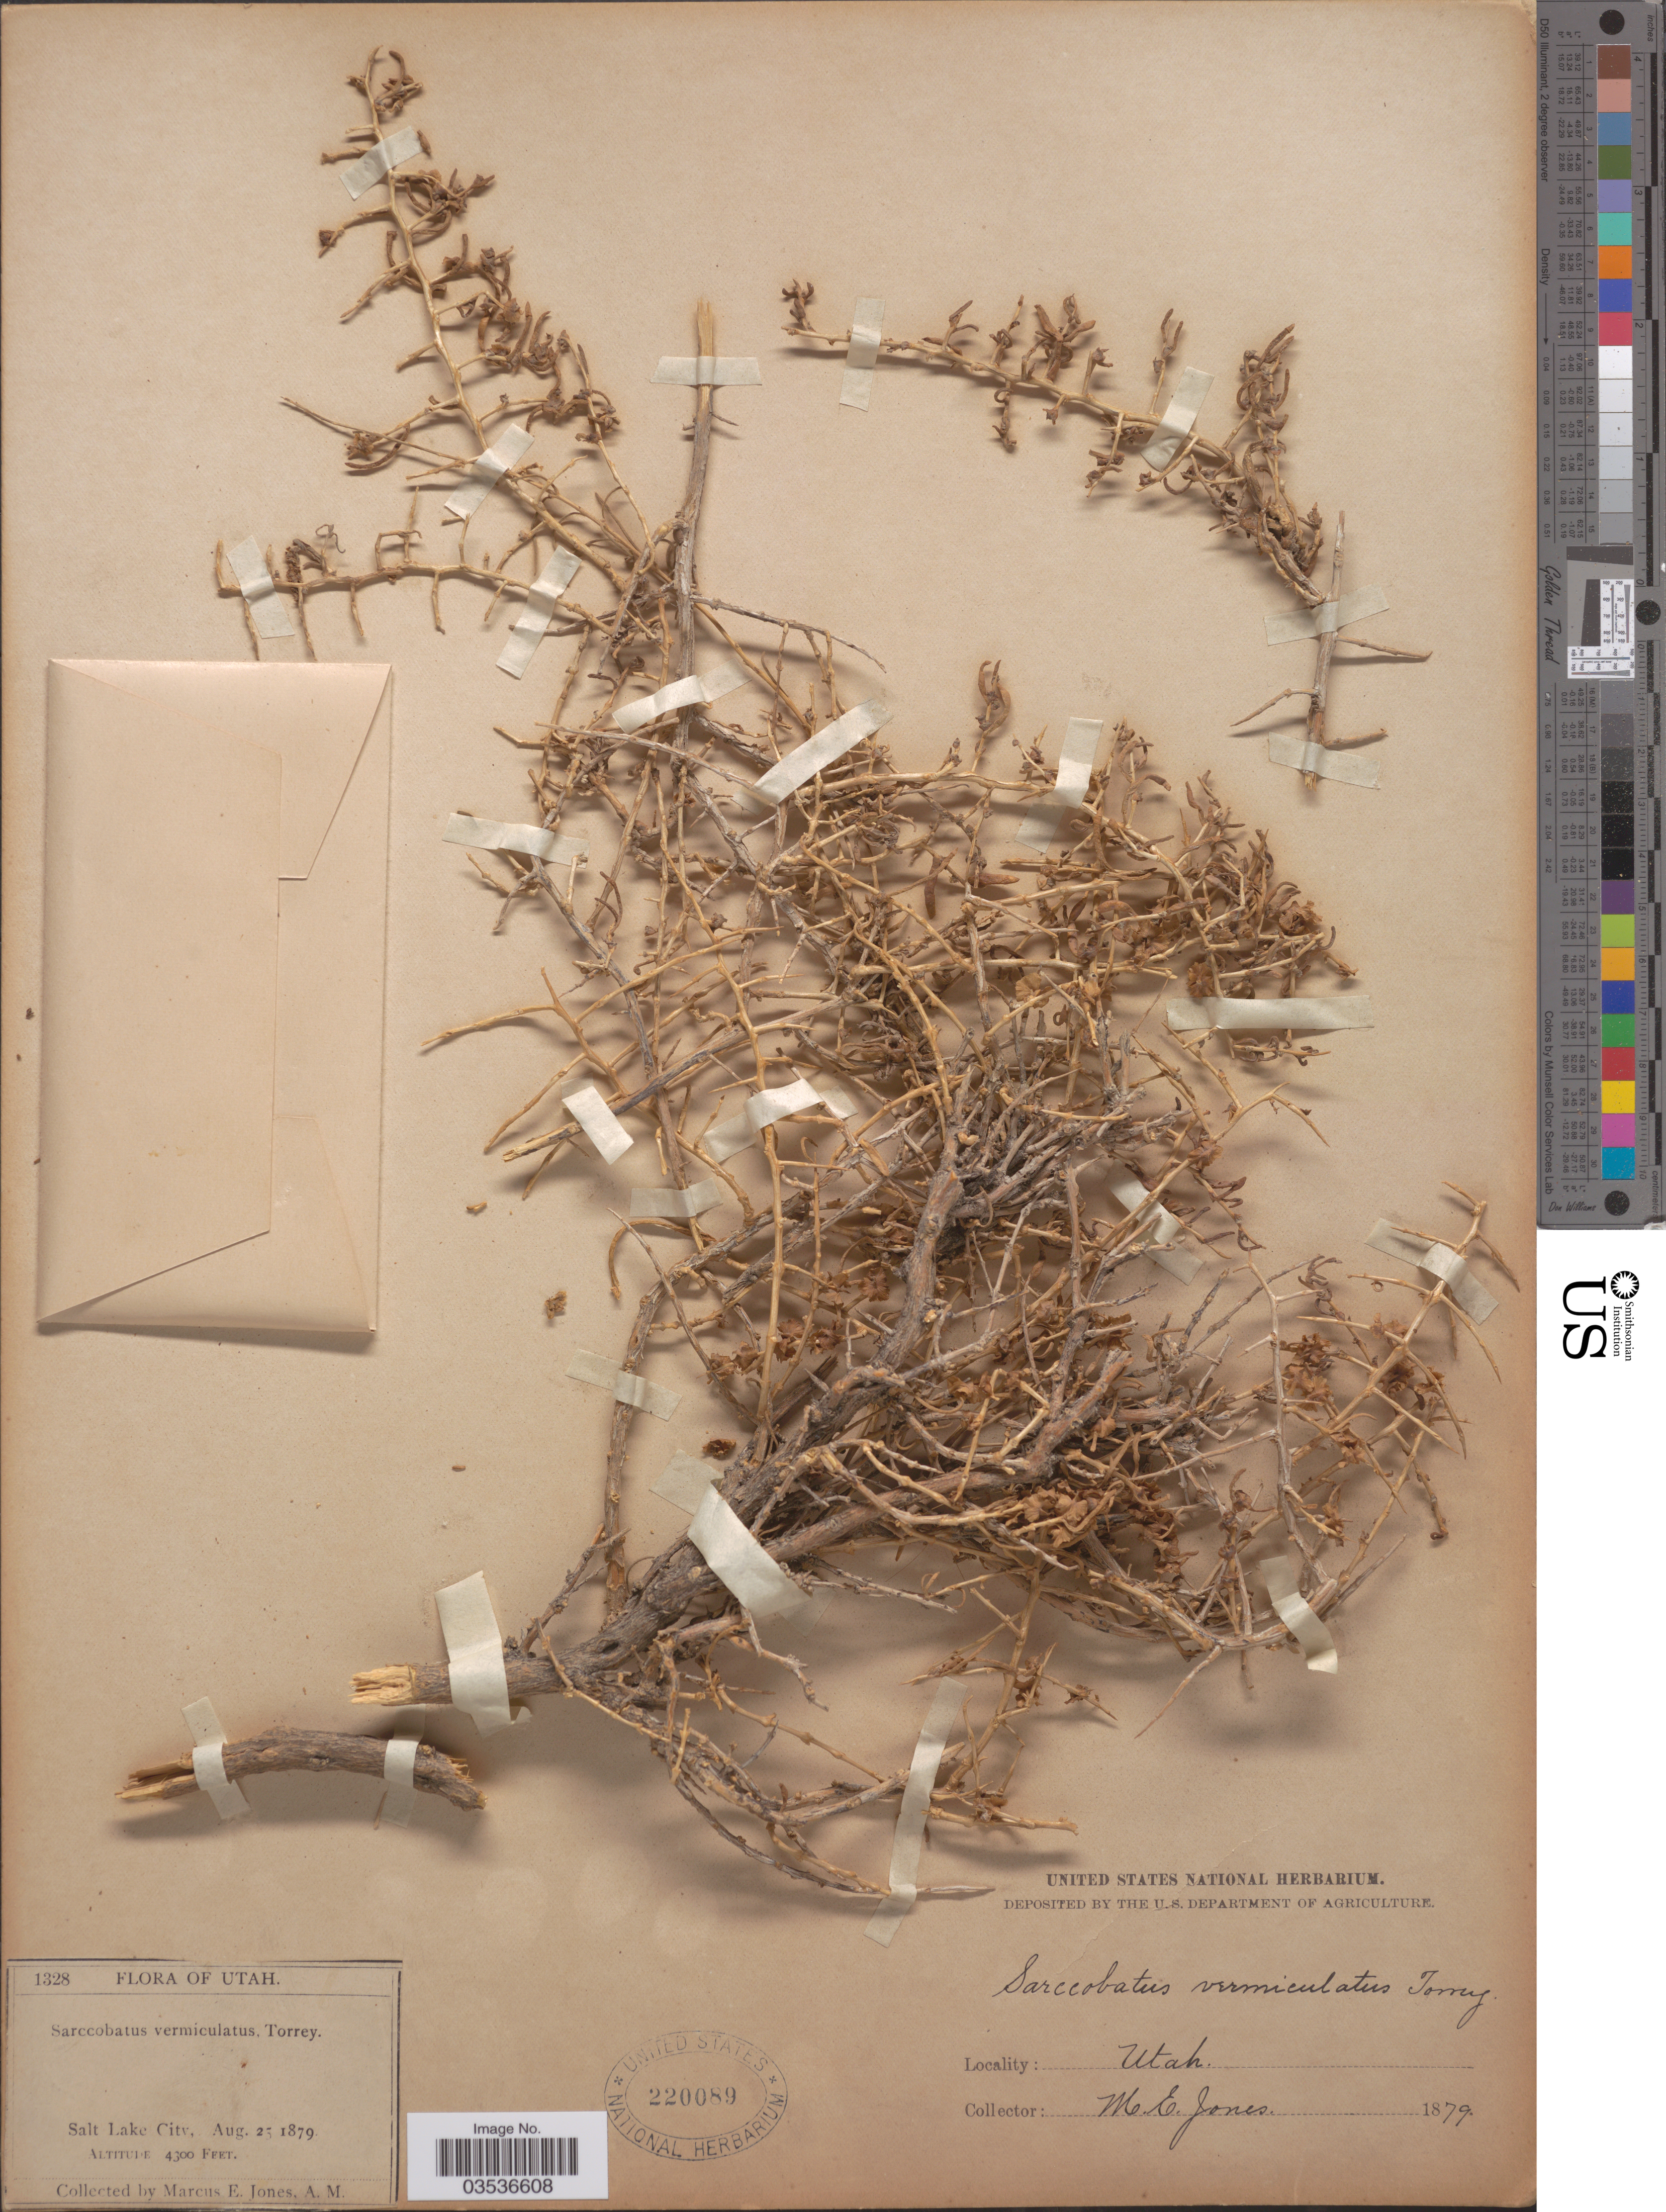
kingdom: Plantae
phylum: Tracheophyta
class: Magnoliopsida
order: Caryophyllales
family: Sarcobataceae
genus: Sarcobatus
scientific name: Sarcobatus vermiculatus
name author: (Hook.) Torr.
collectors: M. E. Jones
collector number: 1328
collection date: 1879-08-25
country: United States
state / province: Utah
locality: Salt Lake City.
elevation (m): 1311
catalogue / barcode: US 220089